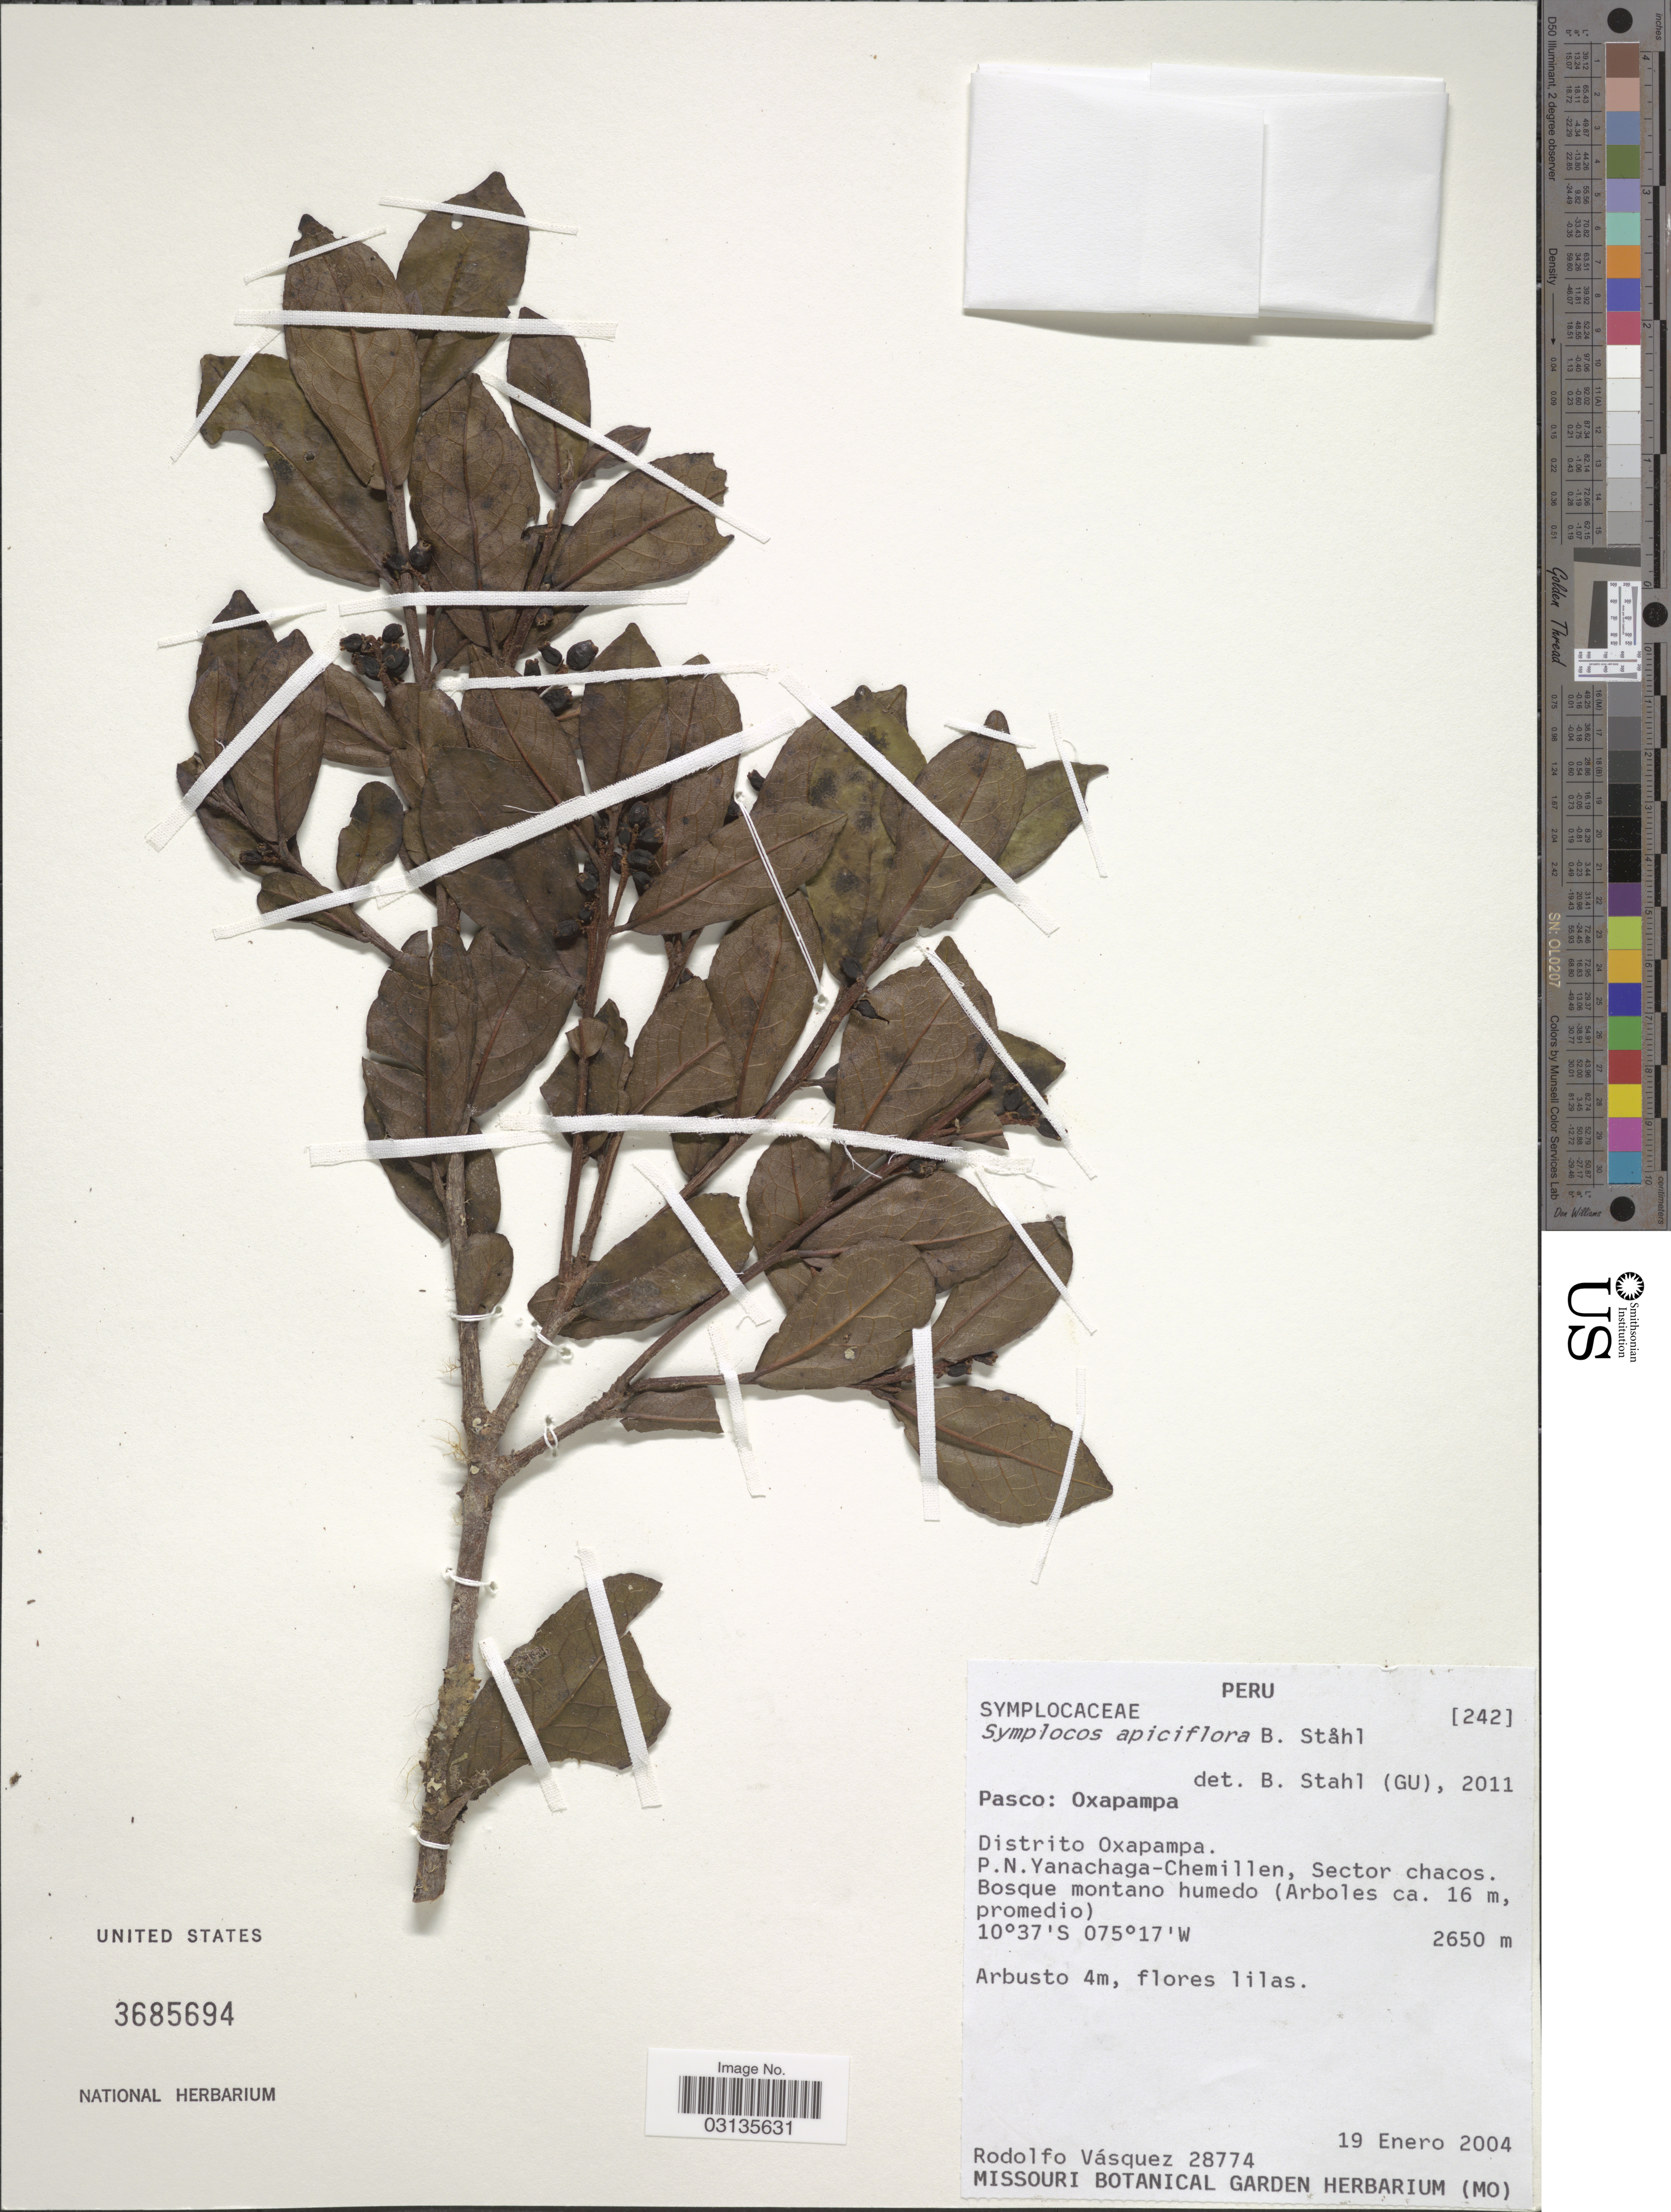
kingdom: Plantae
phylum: Tracheophyta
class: Magnoliopsida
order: Ericales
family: Symplocaceae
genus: Symplocos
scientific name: Symplocos apiciflora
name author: B. Ståhl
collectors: R. Vásquez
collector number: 28774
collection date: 2004-01-19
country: Peru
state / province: Pasco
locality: Oxapampa. Distrito Oxapampa. P.N. Yanachaga-Chemillen, Sector chaos.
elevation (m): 2650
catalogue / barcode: US 3685694